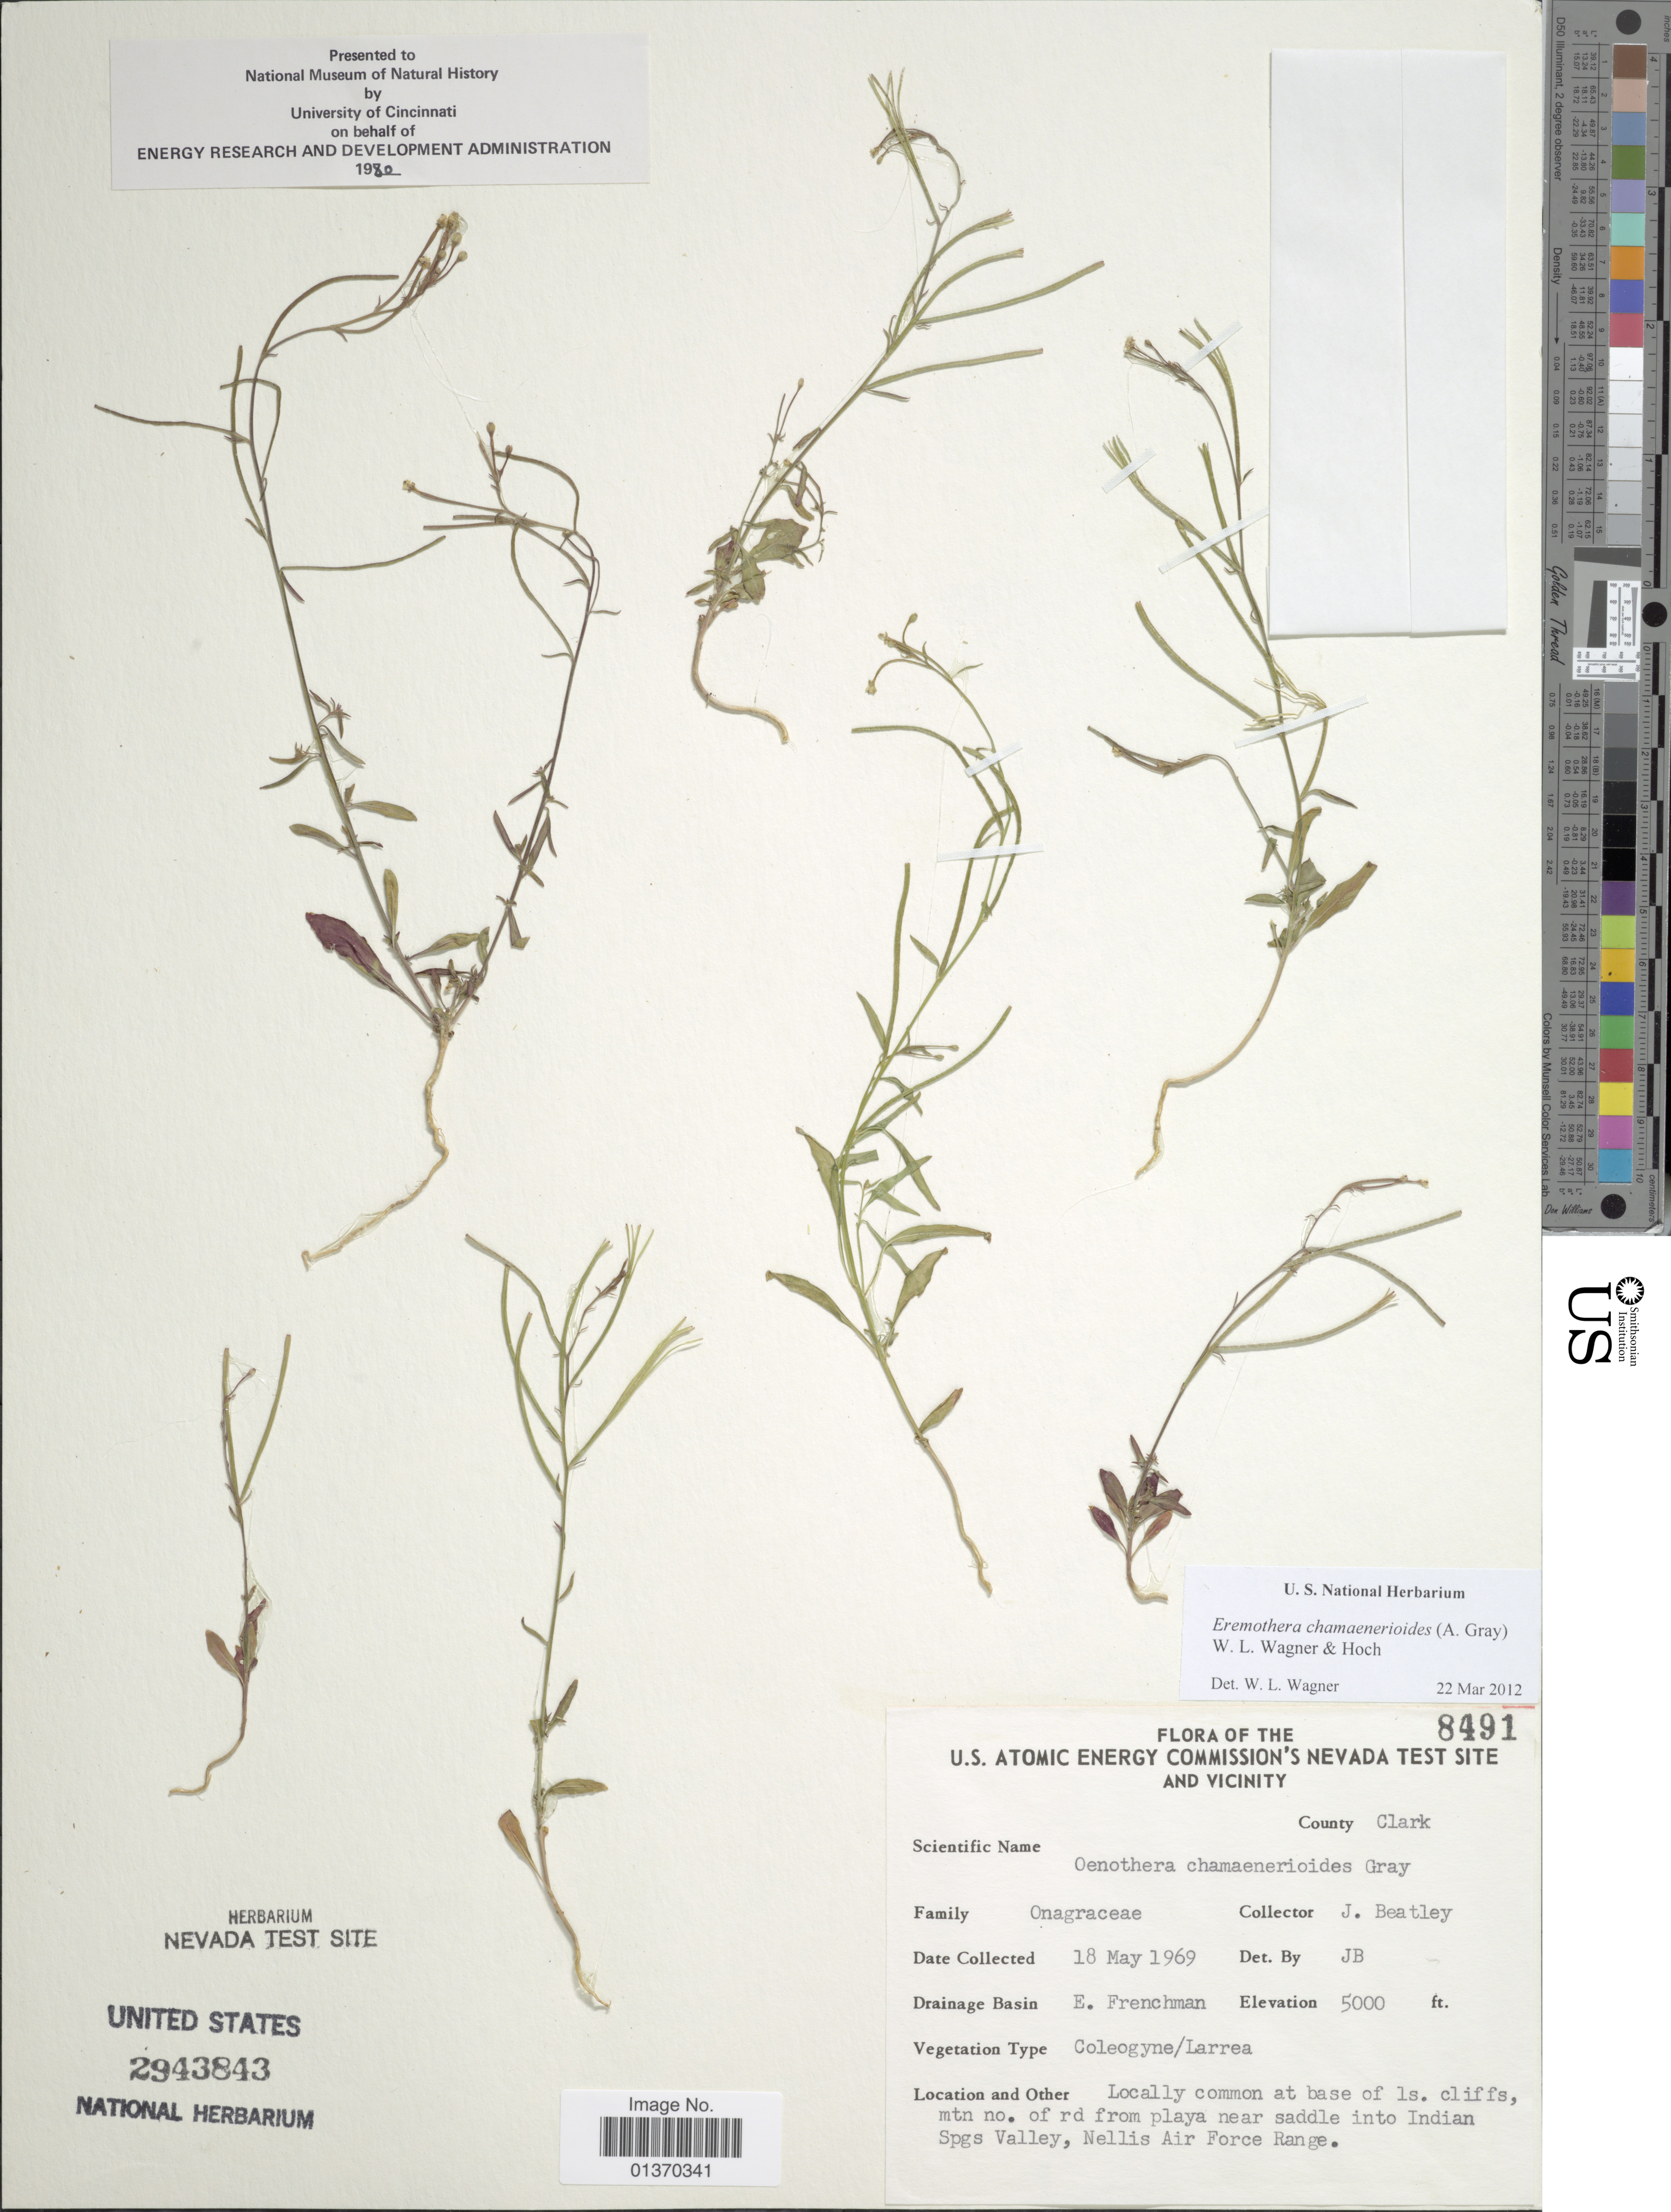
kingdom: Plantae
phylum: Tracheophyta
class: Magnoliopsida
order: Myrtales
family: Onagraceae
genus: Eremothera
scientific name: Eremothera chamaenerioides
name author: (A. Gray) W.L. Wagner & Hoch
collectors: J. C. Beatley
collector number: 8491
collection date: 1969-05-18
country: United States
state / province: Nevada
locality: U. S. Atomic Energy Commission's Nevada Test Site and Vicinity, E. Frenchman, at base of ls. cliffs, mtn no. of rd from playa near saddle into Indian Spgs Valley, Nellis Air Force Range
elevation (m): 1524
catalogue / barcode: US 2943843